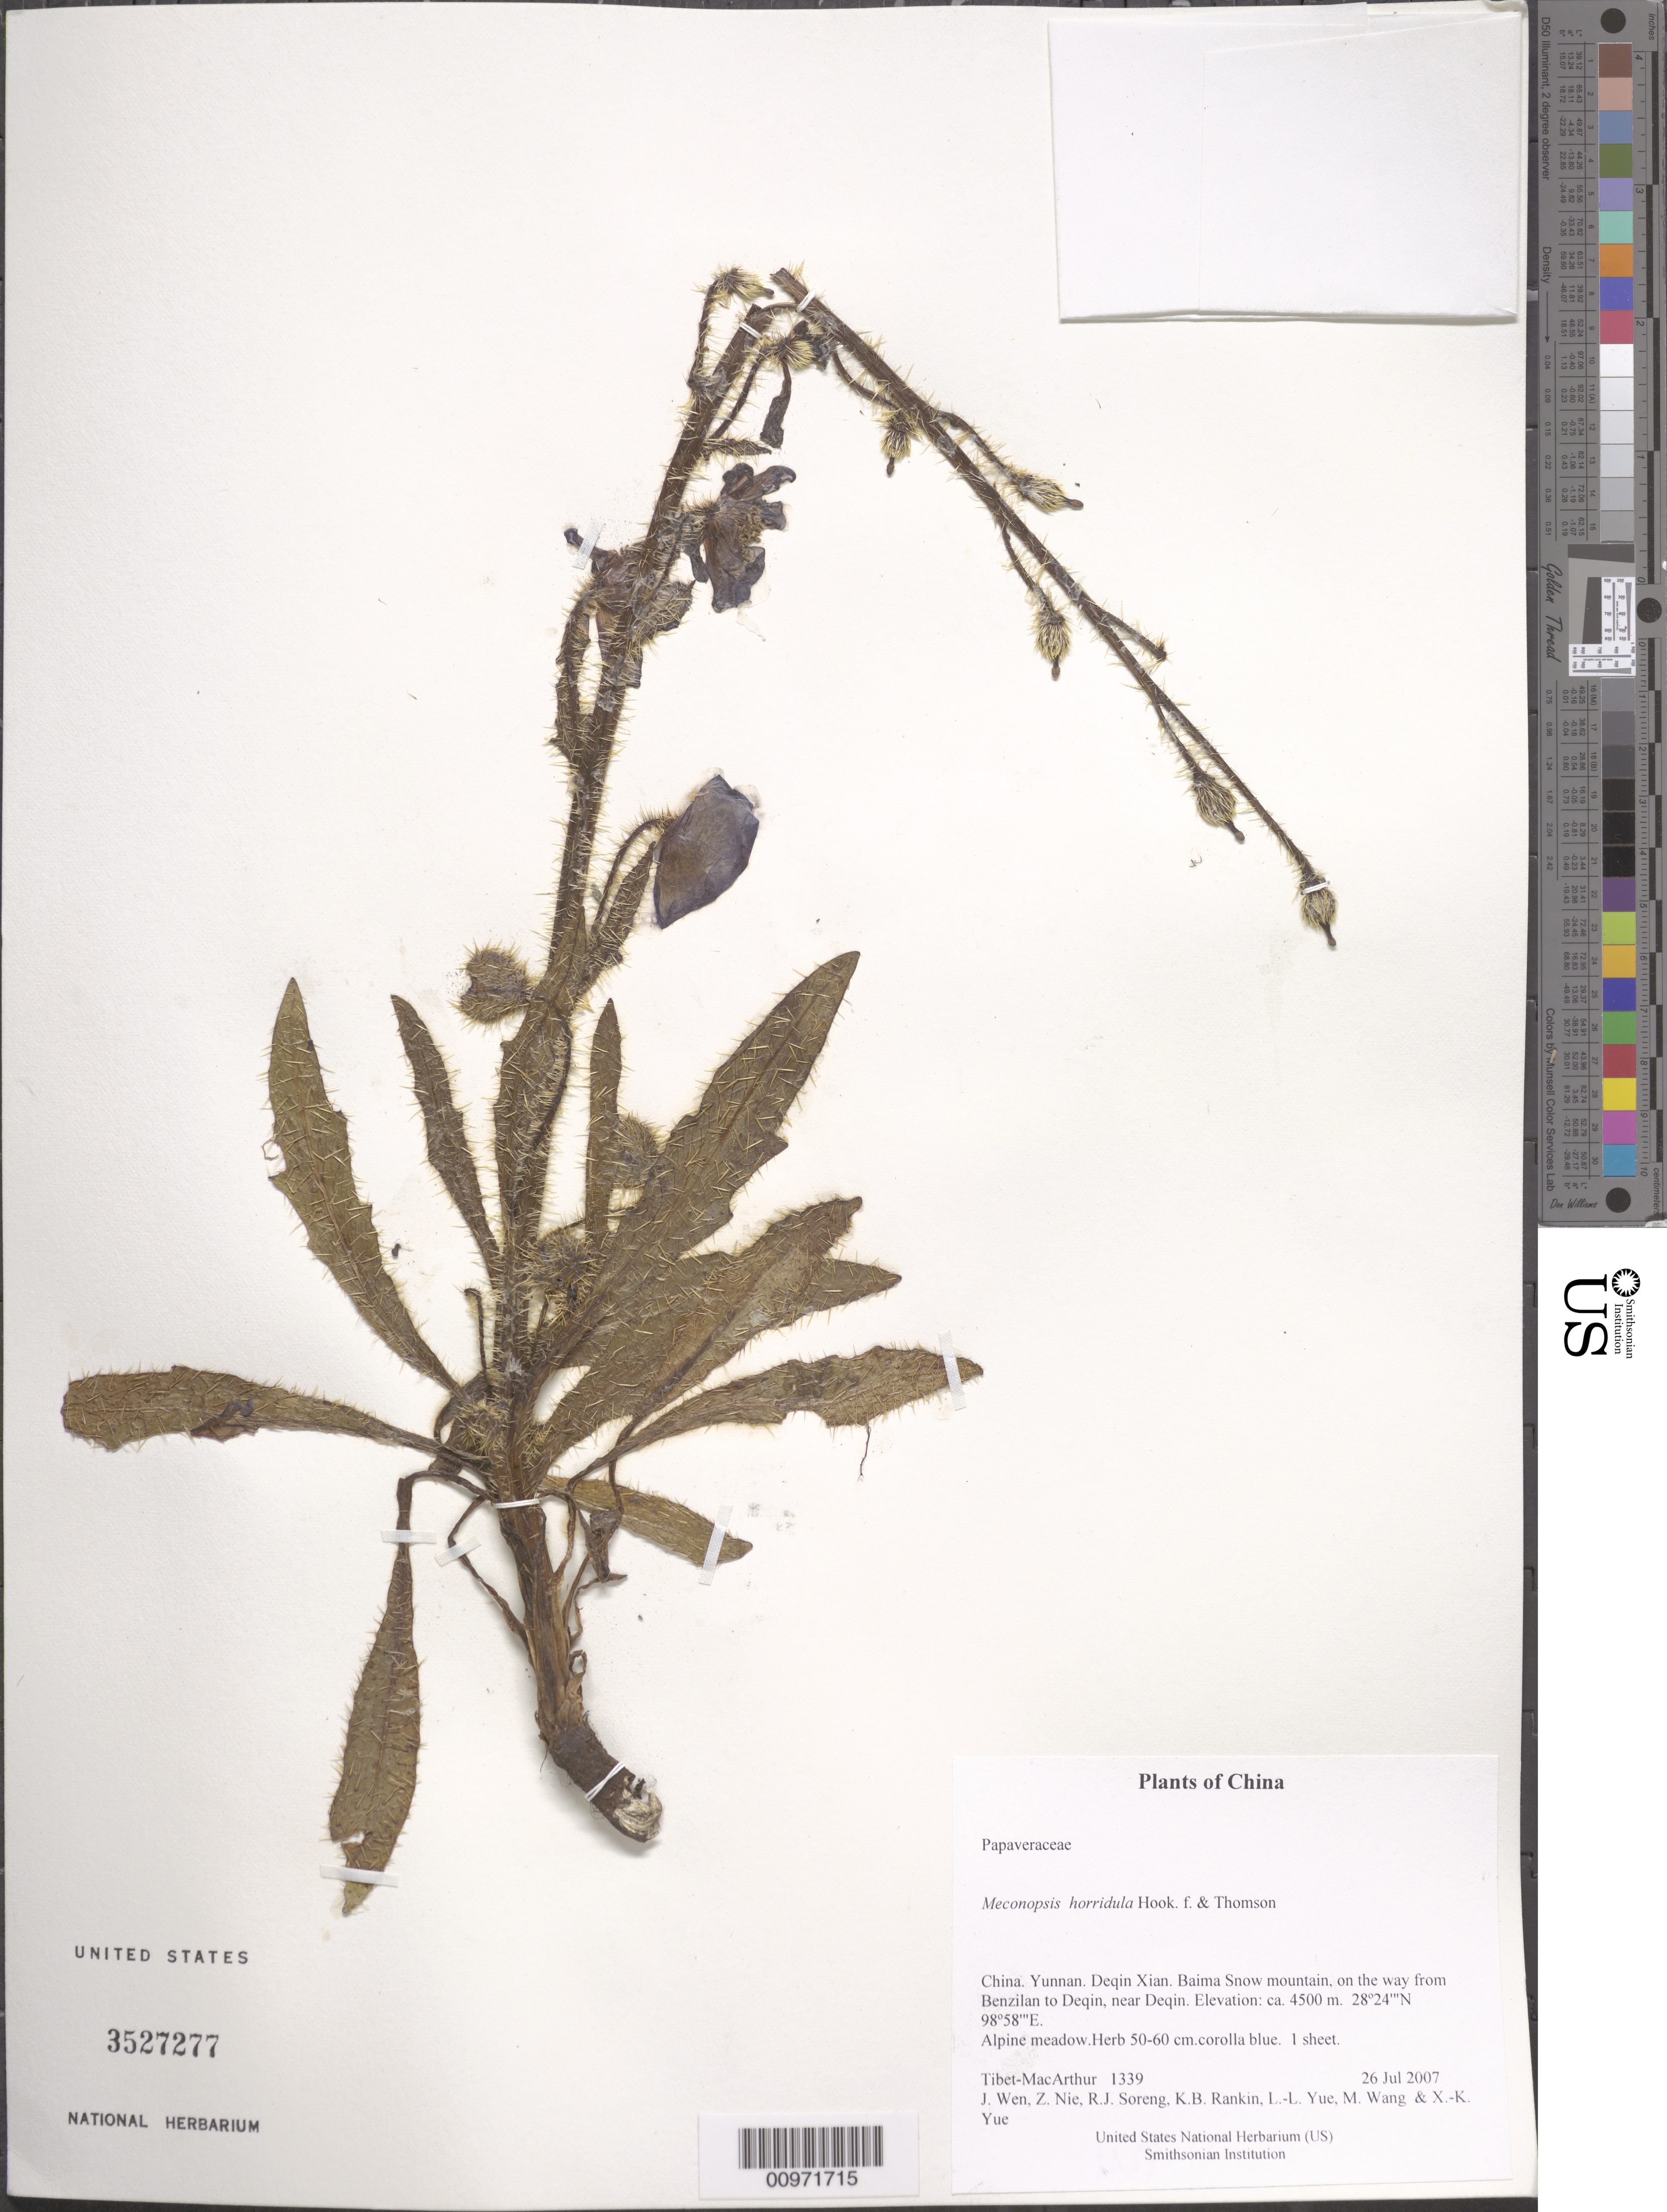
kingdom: Plantae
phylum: Tracheophyta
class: Magnoliopsida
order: Ranunculales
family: Papaveraceae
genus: Meconopsis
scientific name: Meconopsis horridula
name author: Hook. f. & Thomson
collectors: Tibet-MacArthur, J. Wen, Z. Nie, R. J. Soreng, K. Rankin, L. Yue, M. Wang & X. Yue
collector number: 1339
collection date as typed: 26 Jul 2007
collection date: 2007-07-26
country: China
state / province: Yunnan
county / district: Deqin Xian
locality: Baima Snow mountain, on the way from Benzilan to Deqin, near Deqin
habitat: Alpine meadow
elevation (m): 4500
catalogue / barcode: US 3527277